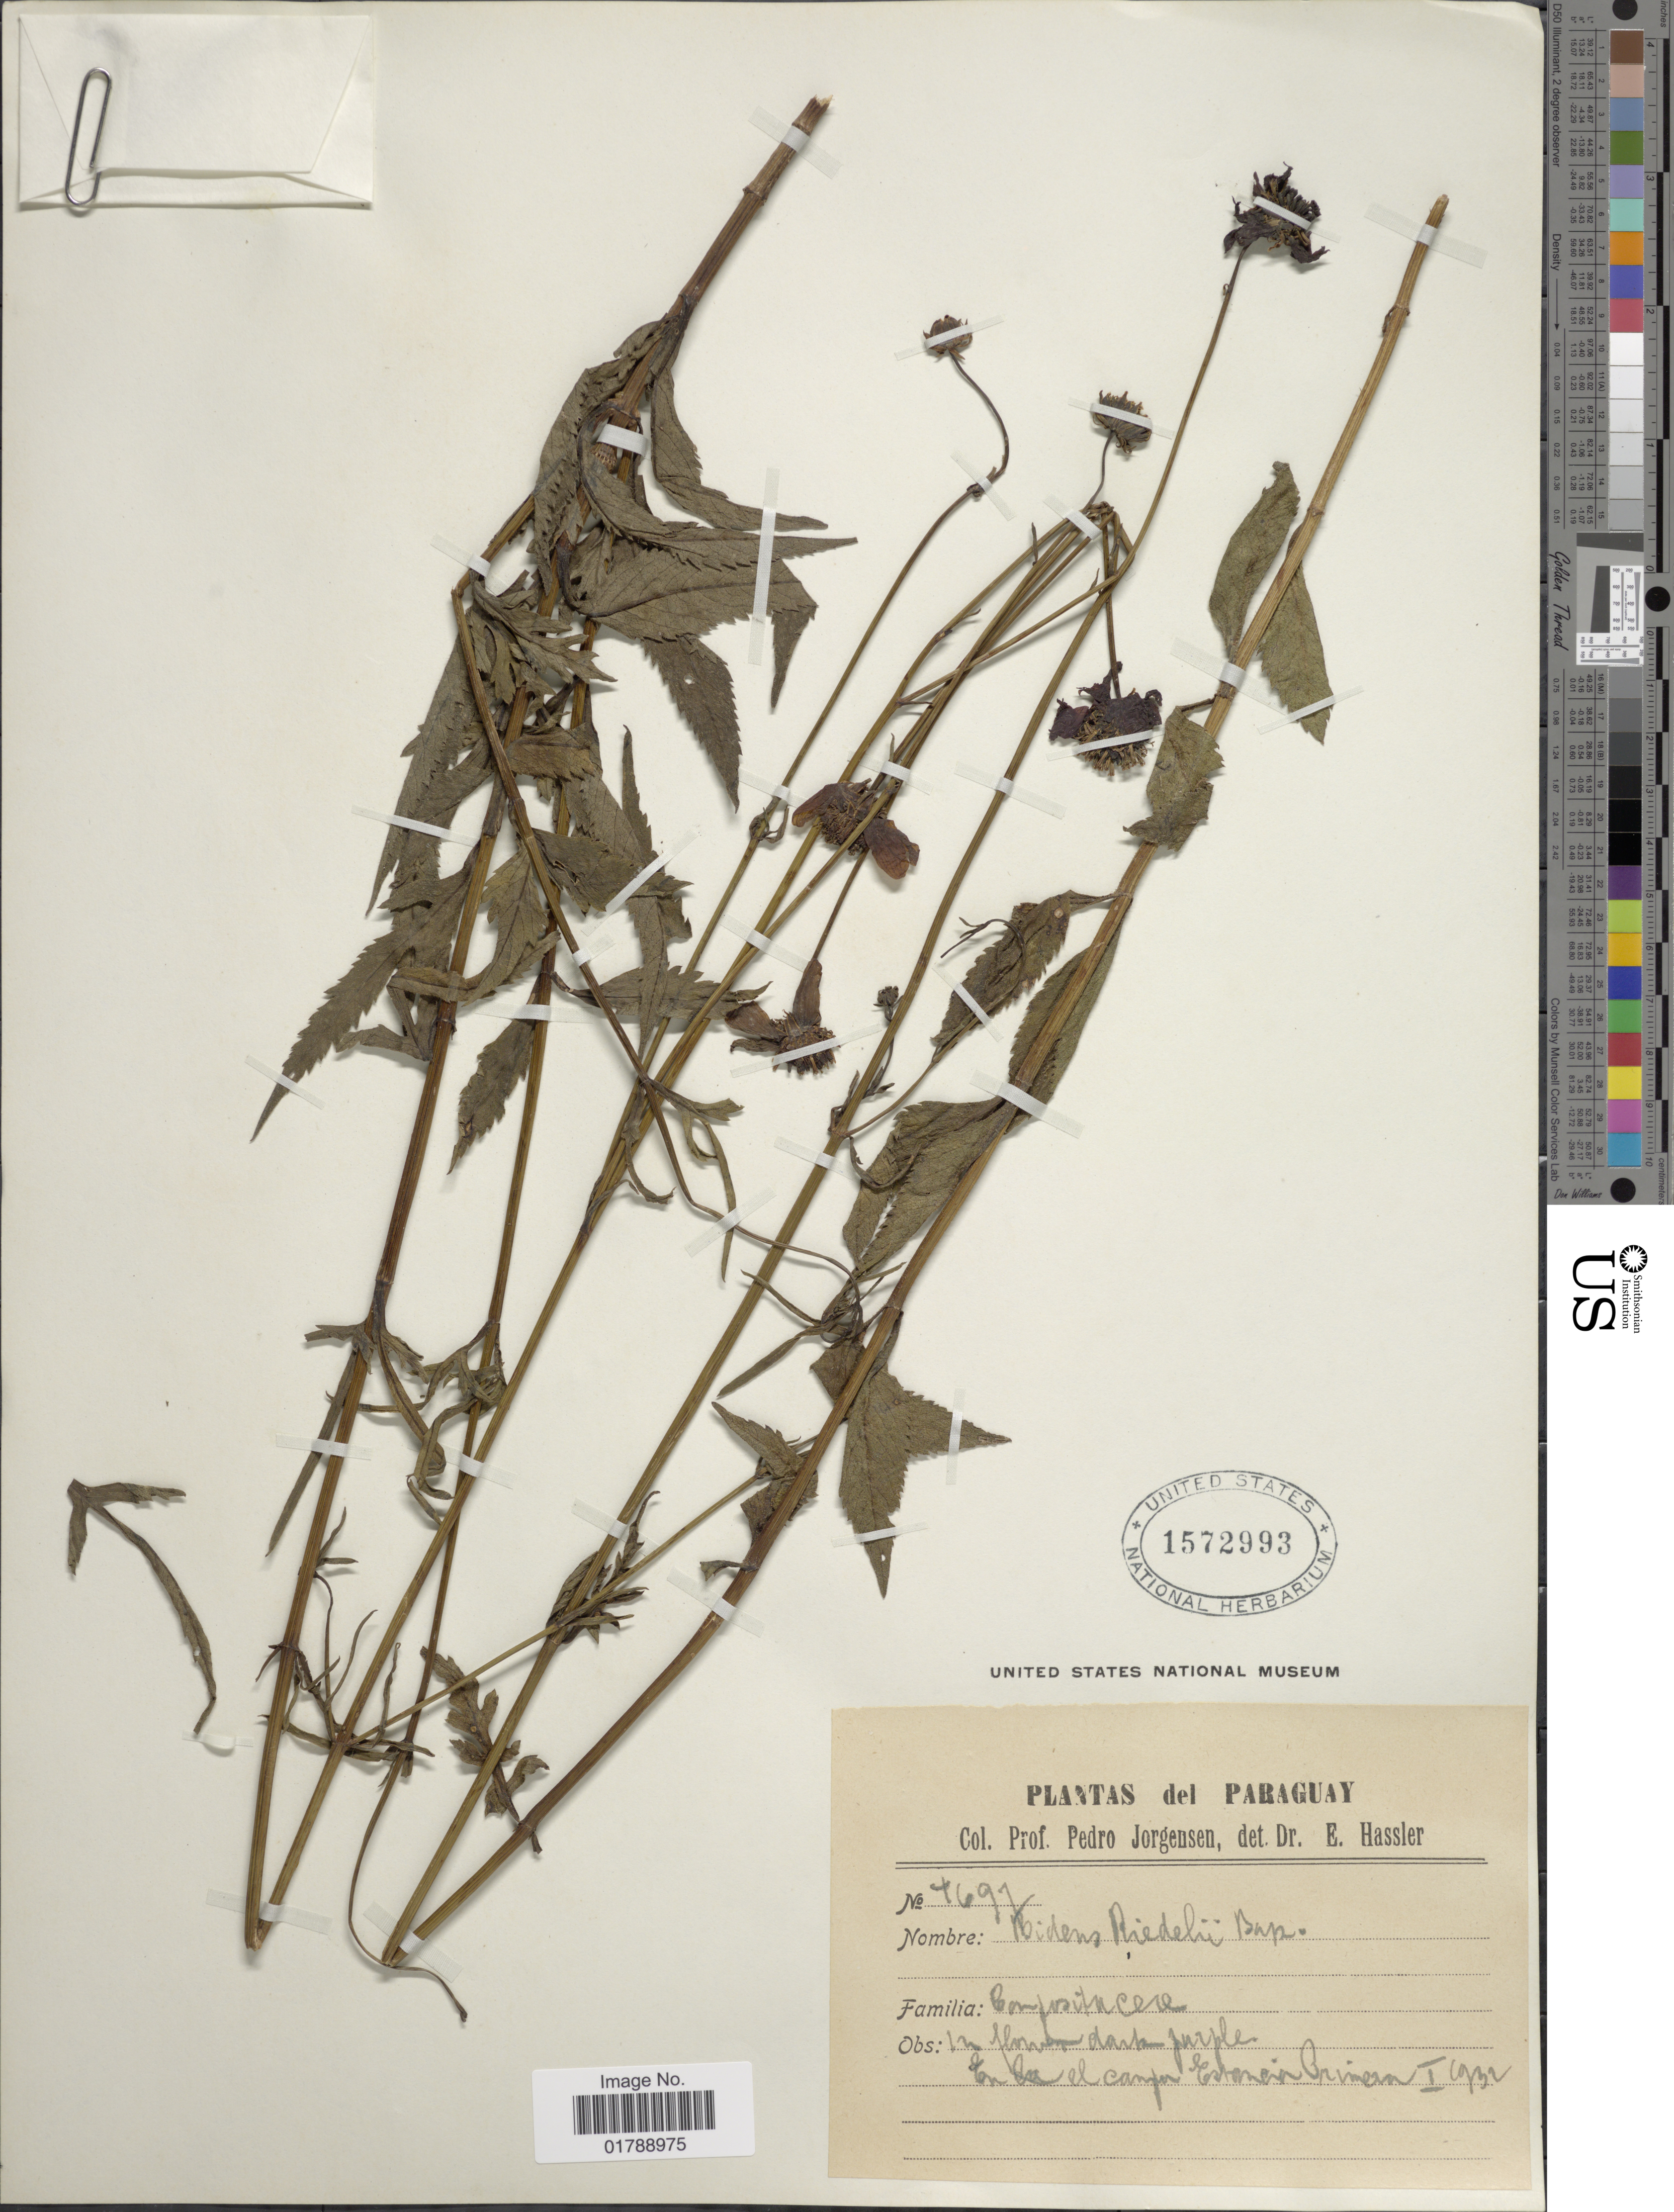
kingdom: Plantae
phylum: Tracheophyta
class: Magnoliopsida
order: Asterales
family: Asteraceae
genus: Bidens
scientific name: Bidens riedelii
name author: Baker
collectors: P. Jörgensen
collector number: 4697*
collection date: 1932-01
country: Paraguay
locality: En el campe Estancia Primera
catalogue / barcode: US 1572993